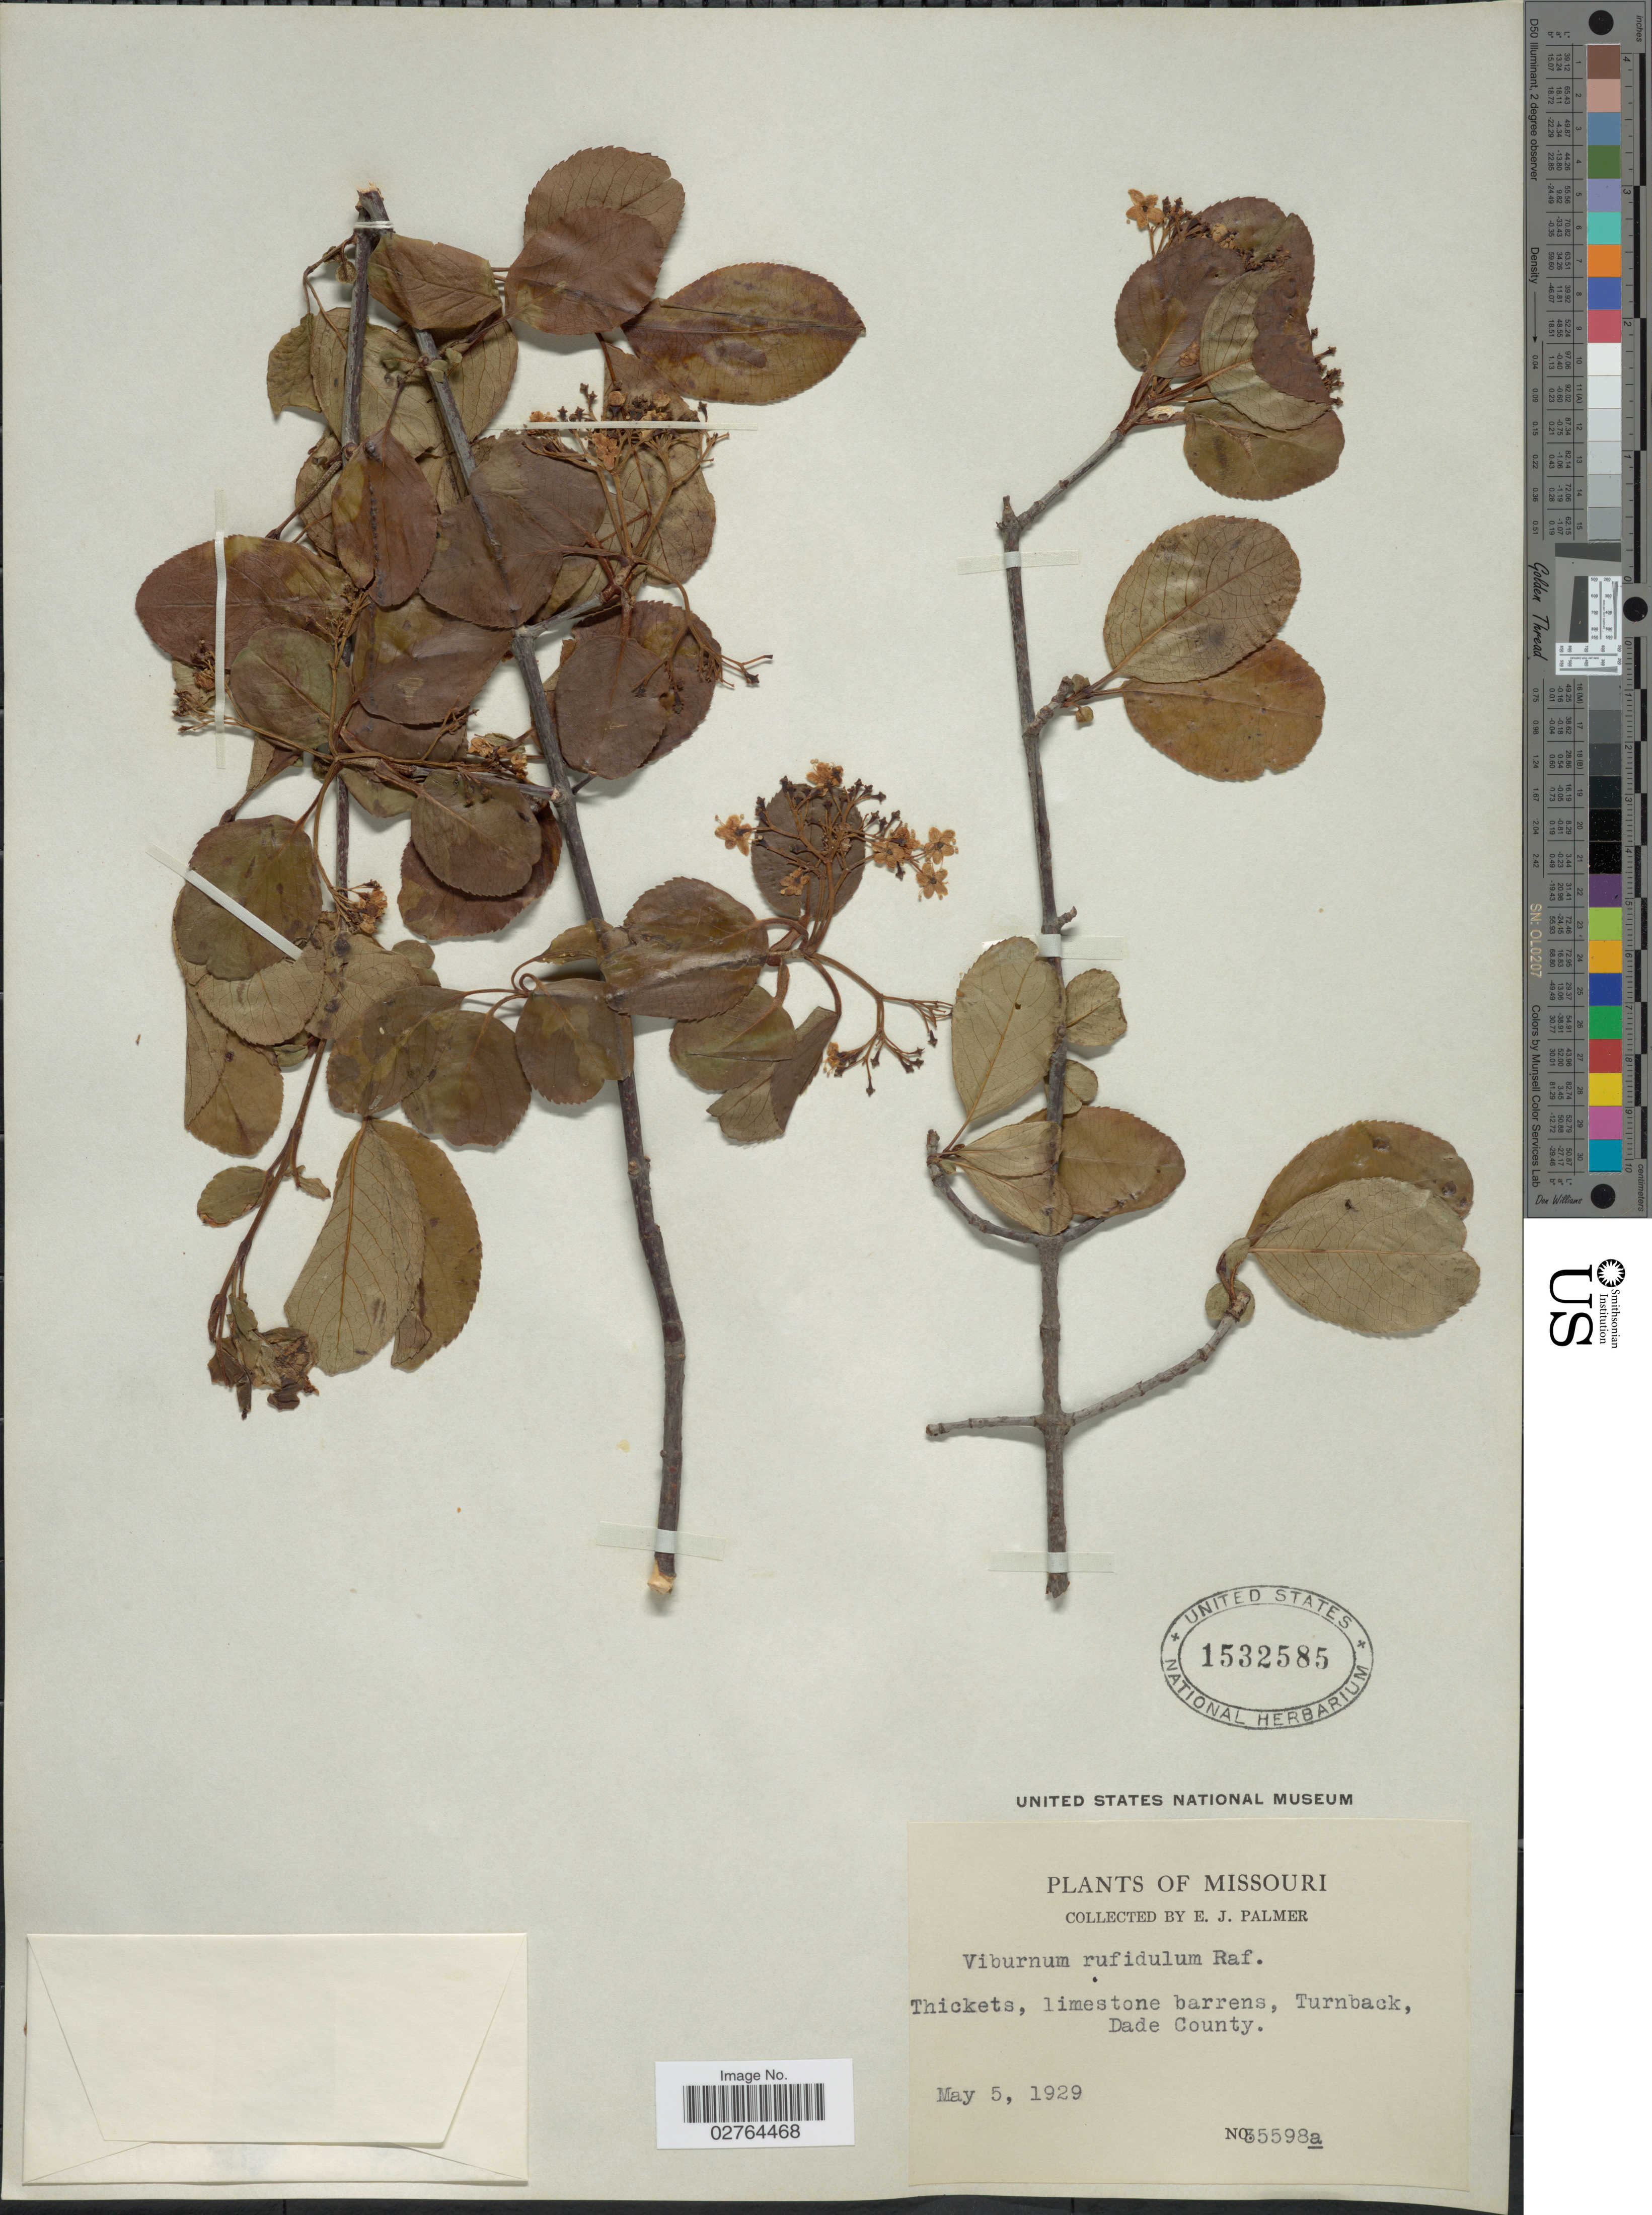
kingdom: Plantae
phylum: Tracheophyta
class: Magnoliopsida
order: Dipsacales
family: Viburnaceae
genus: Viburnum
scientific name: Viburnum rufidulum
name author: Raf.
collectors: E. J. Palmer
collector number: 35598a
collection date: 1929-05-05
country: United States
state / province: Missouri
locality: Turnback, Dade County.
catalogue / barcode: US 1532585